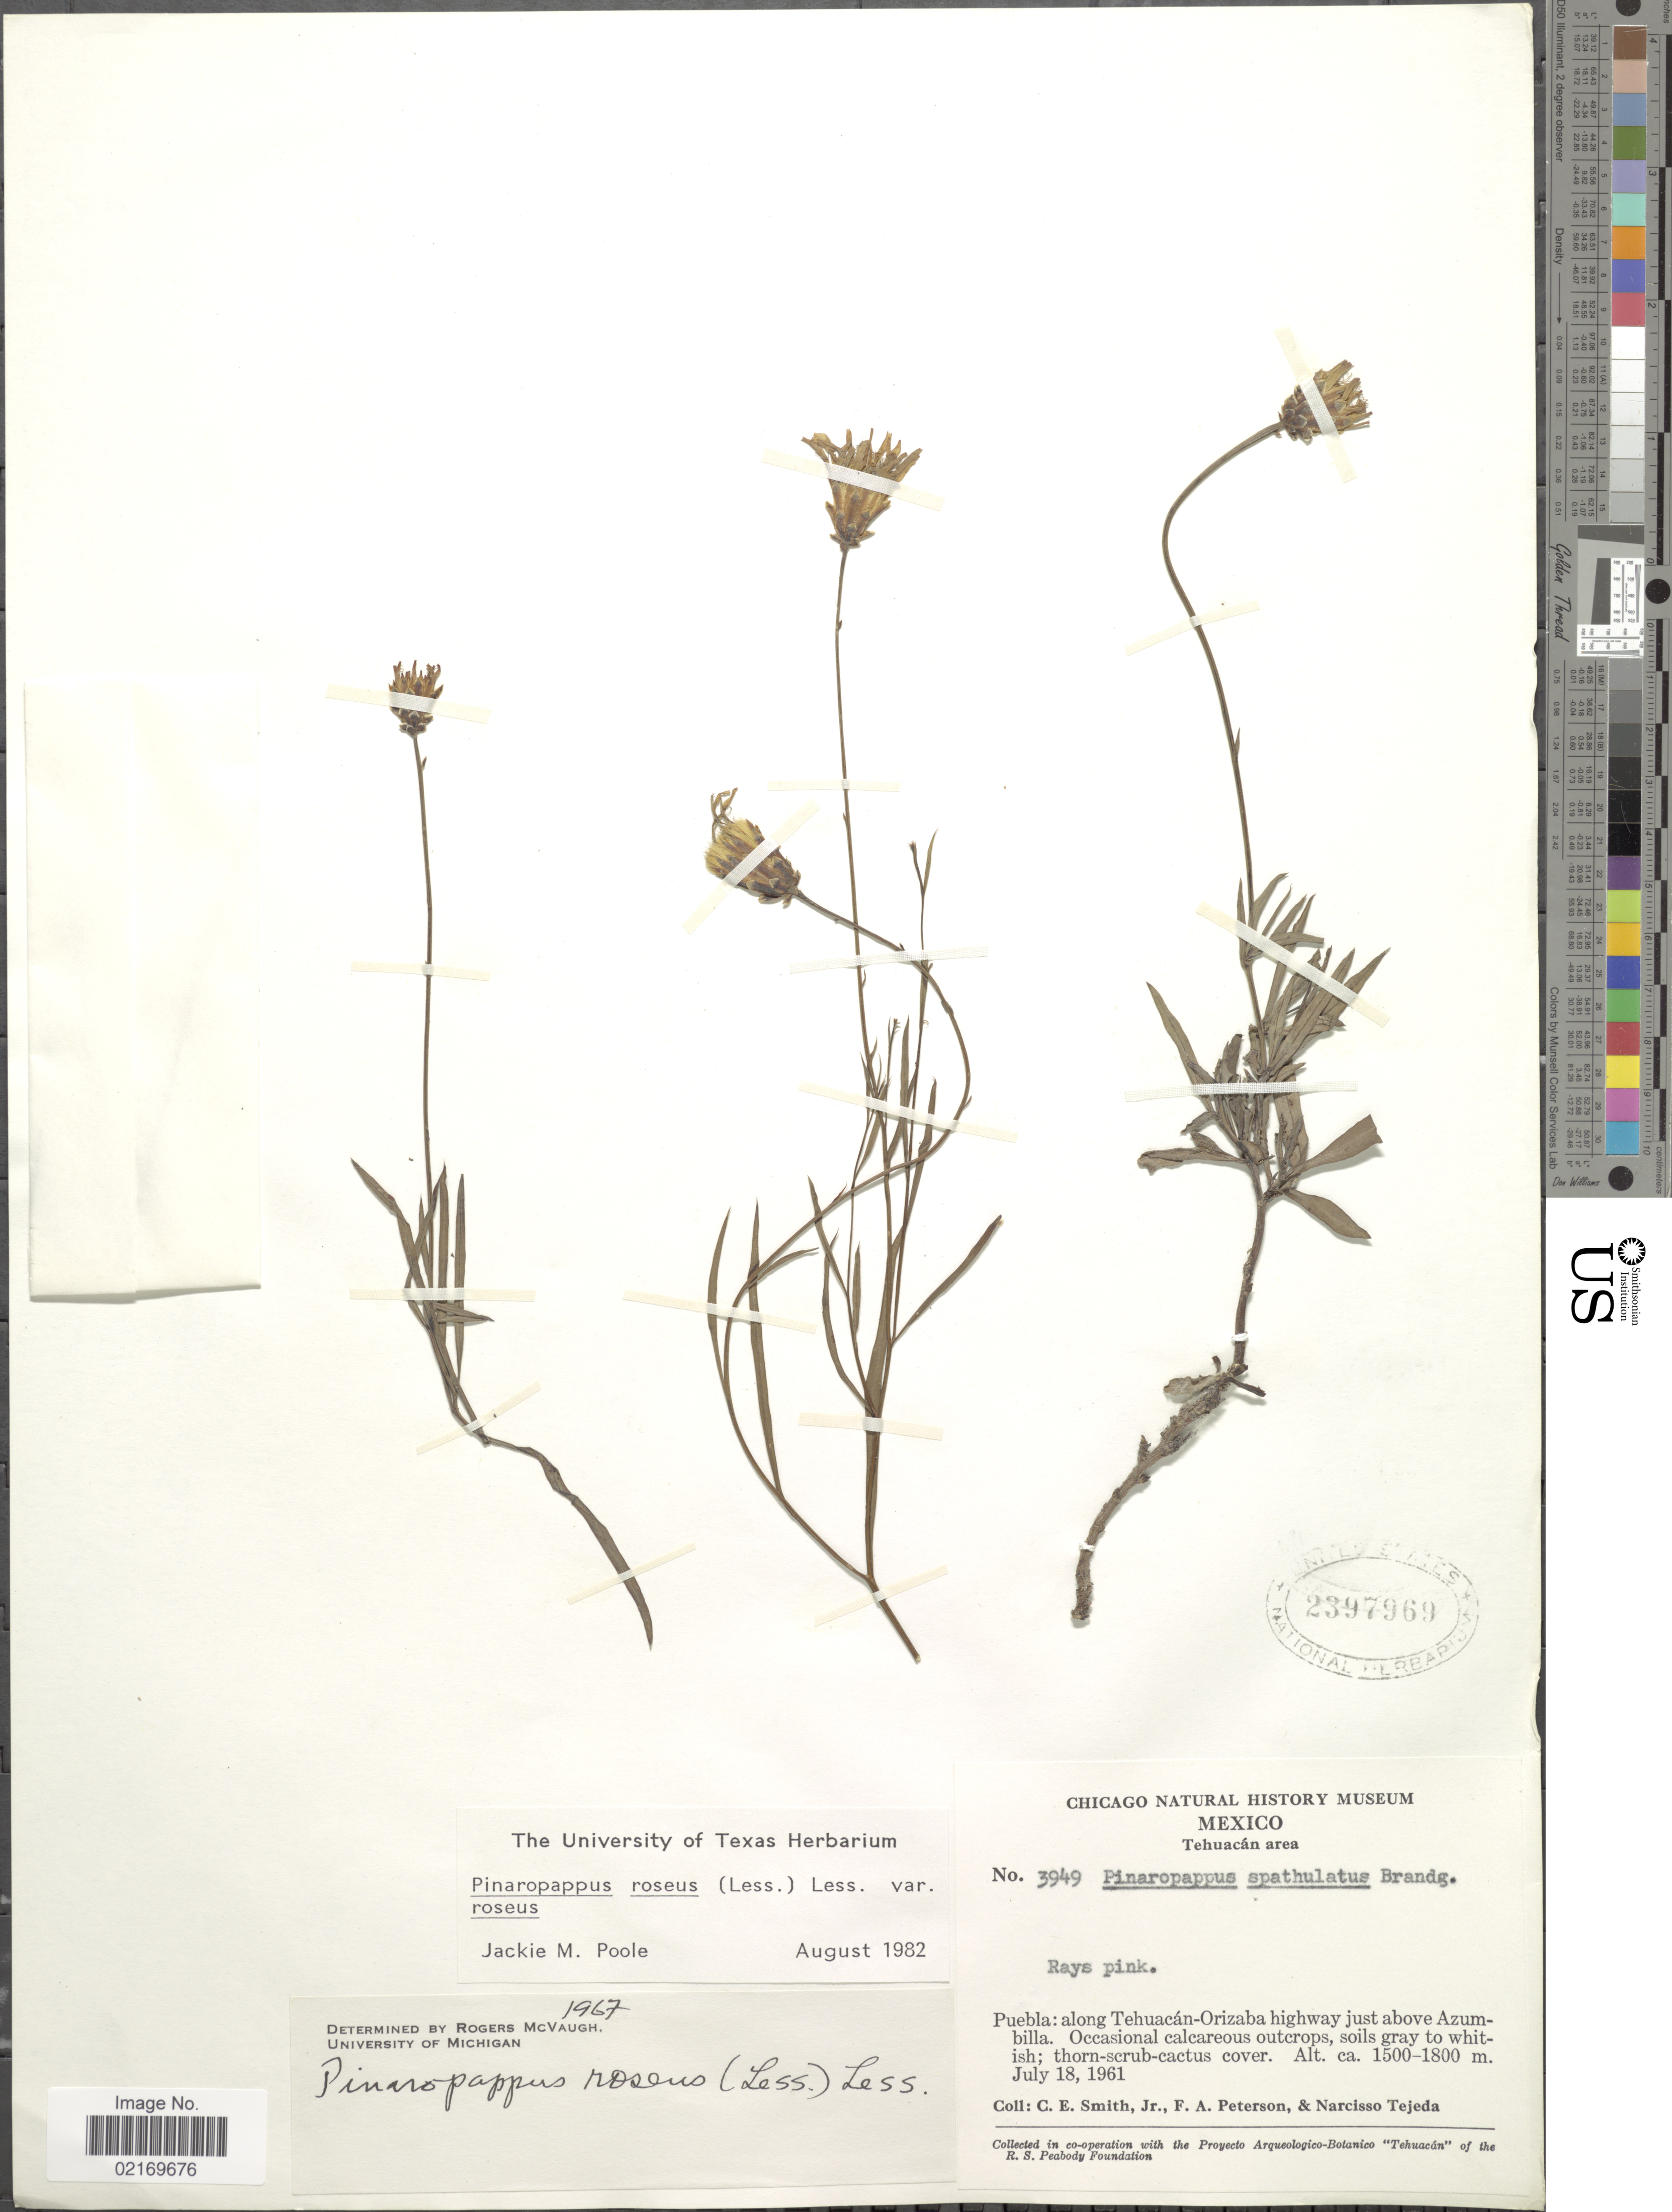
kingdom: Plantae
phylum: Tracheophyta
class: Magnoliopsida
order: Asterales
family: Asteraceae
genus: Pinaropappus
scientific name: Pinaropappus roseus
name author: Less.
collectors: C. E. Smith Jr., F. A. Peterson & N. Tejeda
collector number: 3949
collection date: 1961-07-18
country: Mexico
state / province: Puebla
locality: Tehuacan area, along Tehuacan-Oizaba highway just above Azumbilla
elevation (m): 1500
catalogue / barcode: US 2397969